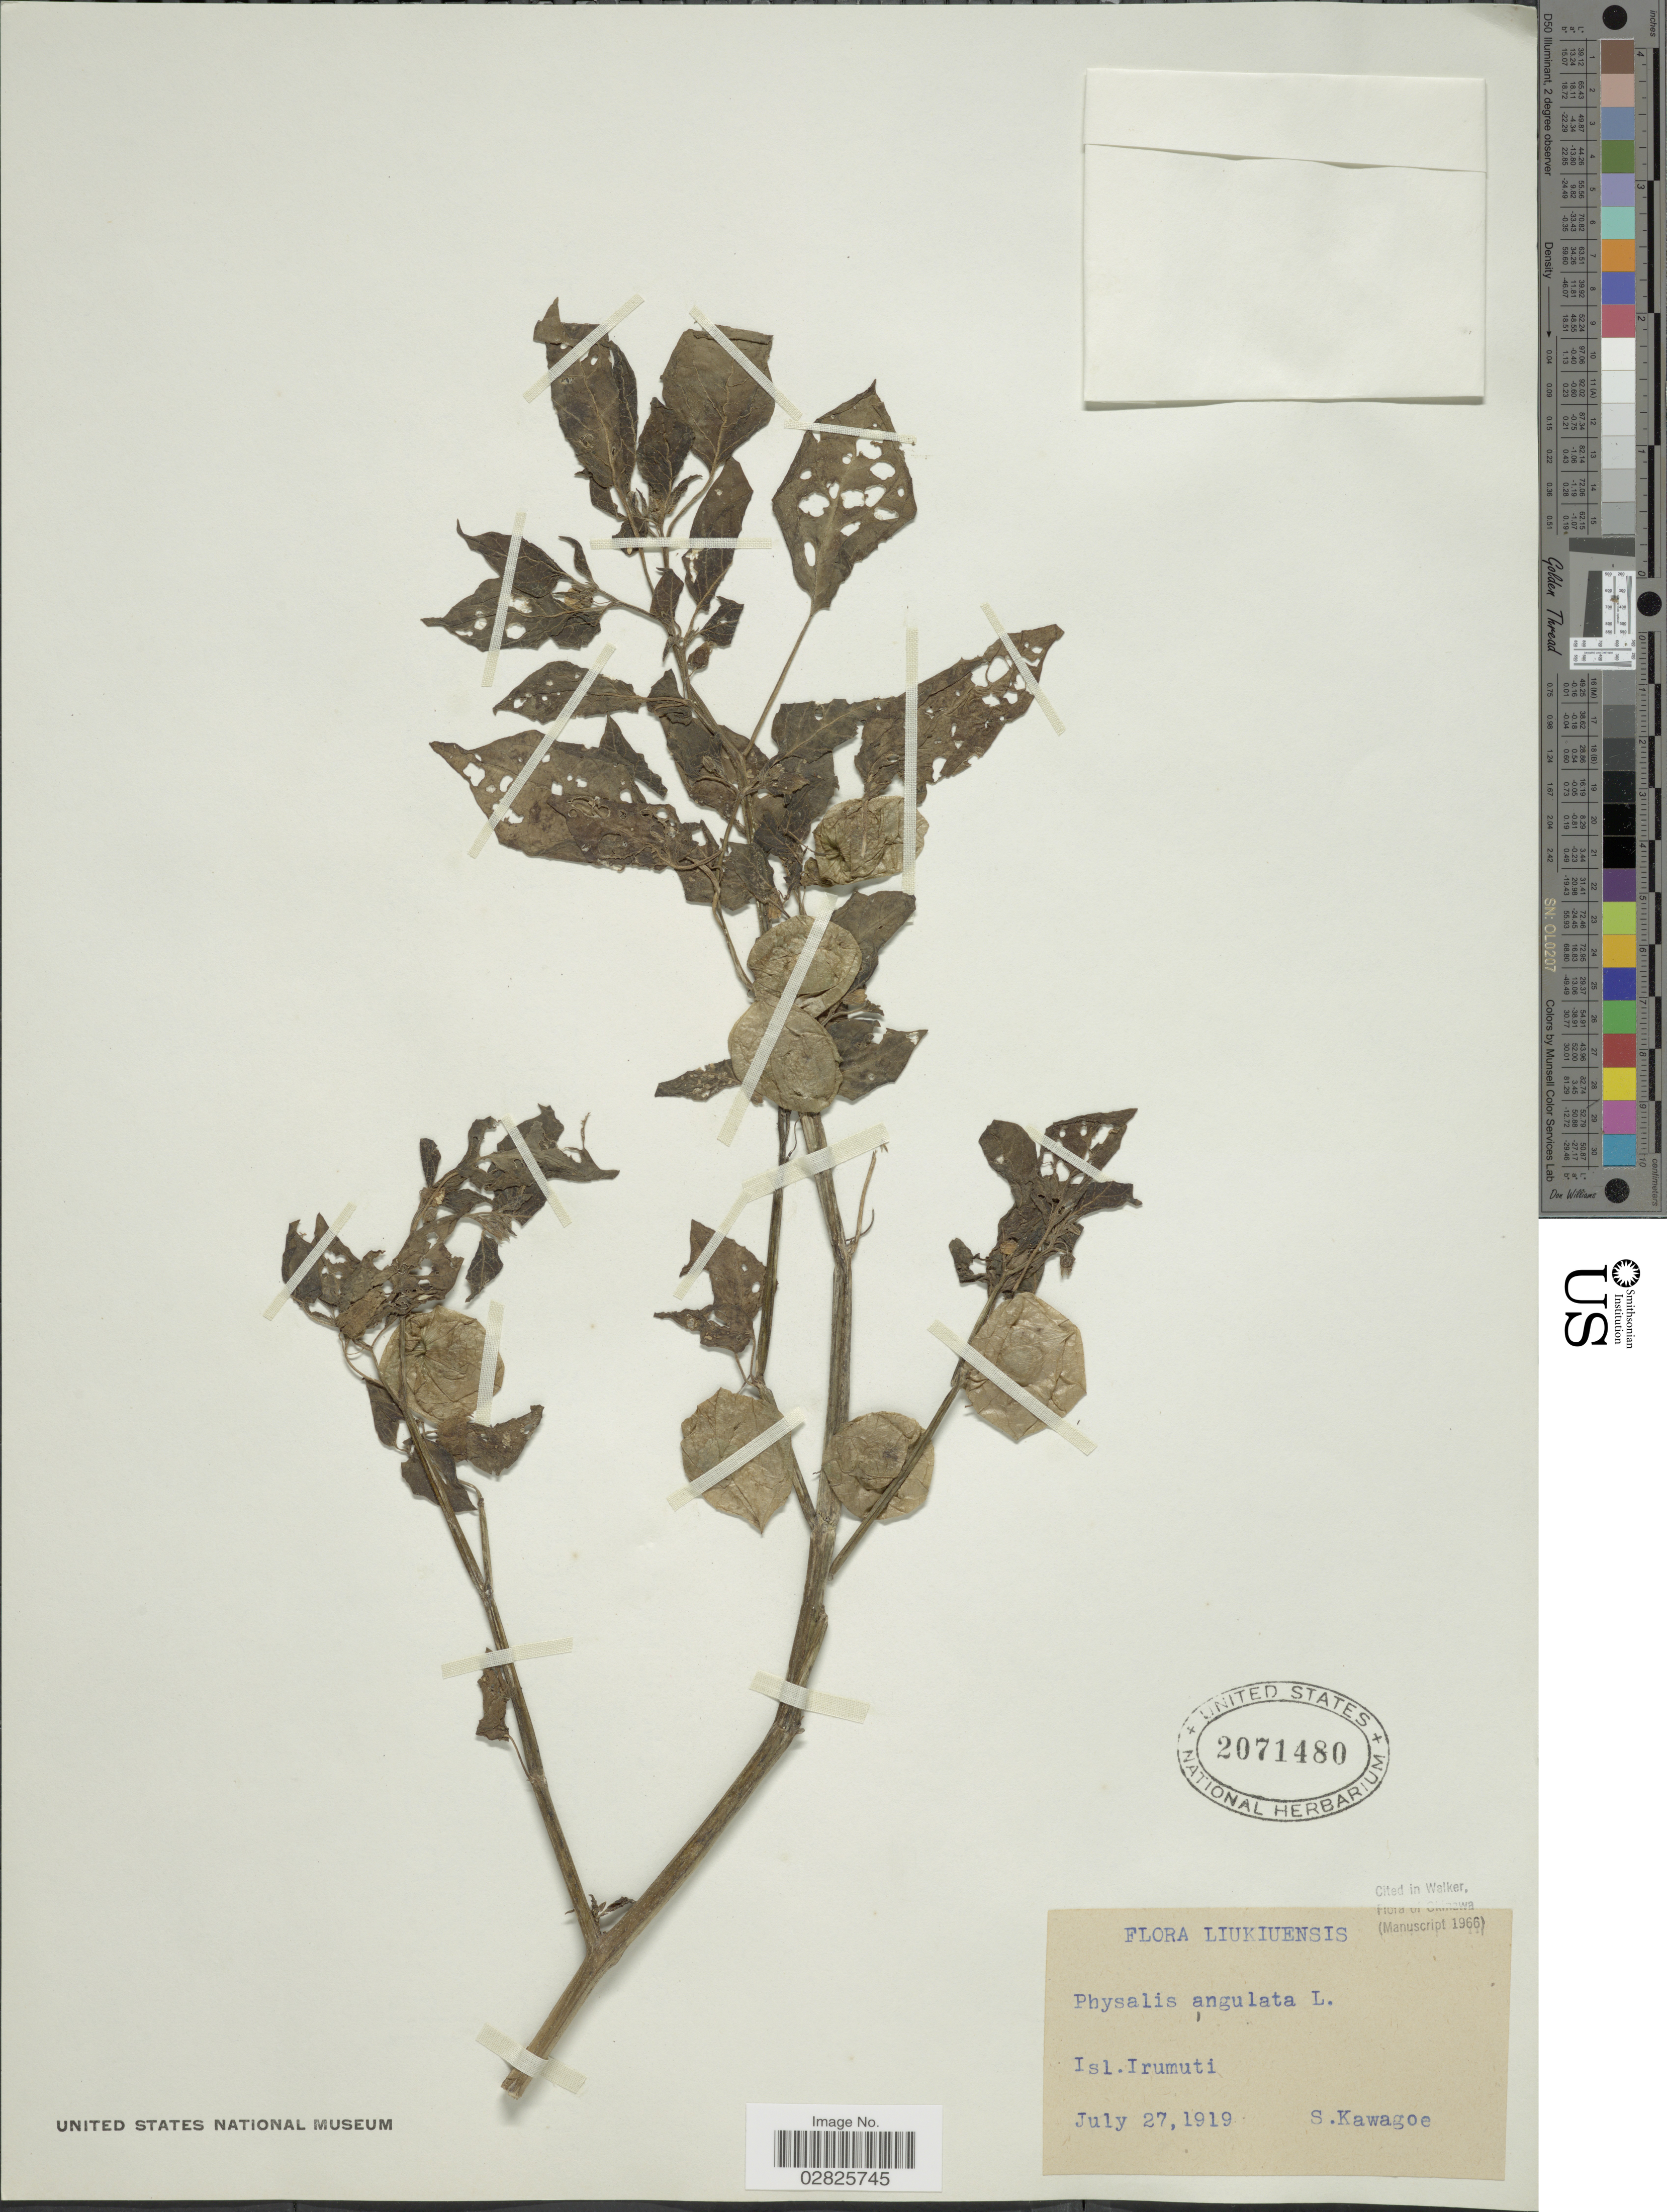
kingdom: Plantae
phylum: Tracheophyta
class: Magnoliopsida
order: Solanales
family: Solanaceae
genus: Physalis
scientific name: Physalis angulata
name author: L.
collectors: S. Kawagoe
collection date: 1919-07-27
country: Japan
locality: Liukiuensis. Isl. Irumuti.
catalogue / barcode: US 2071480